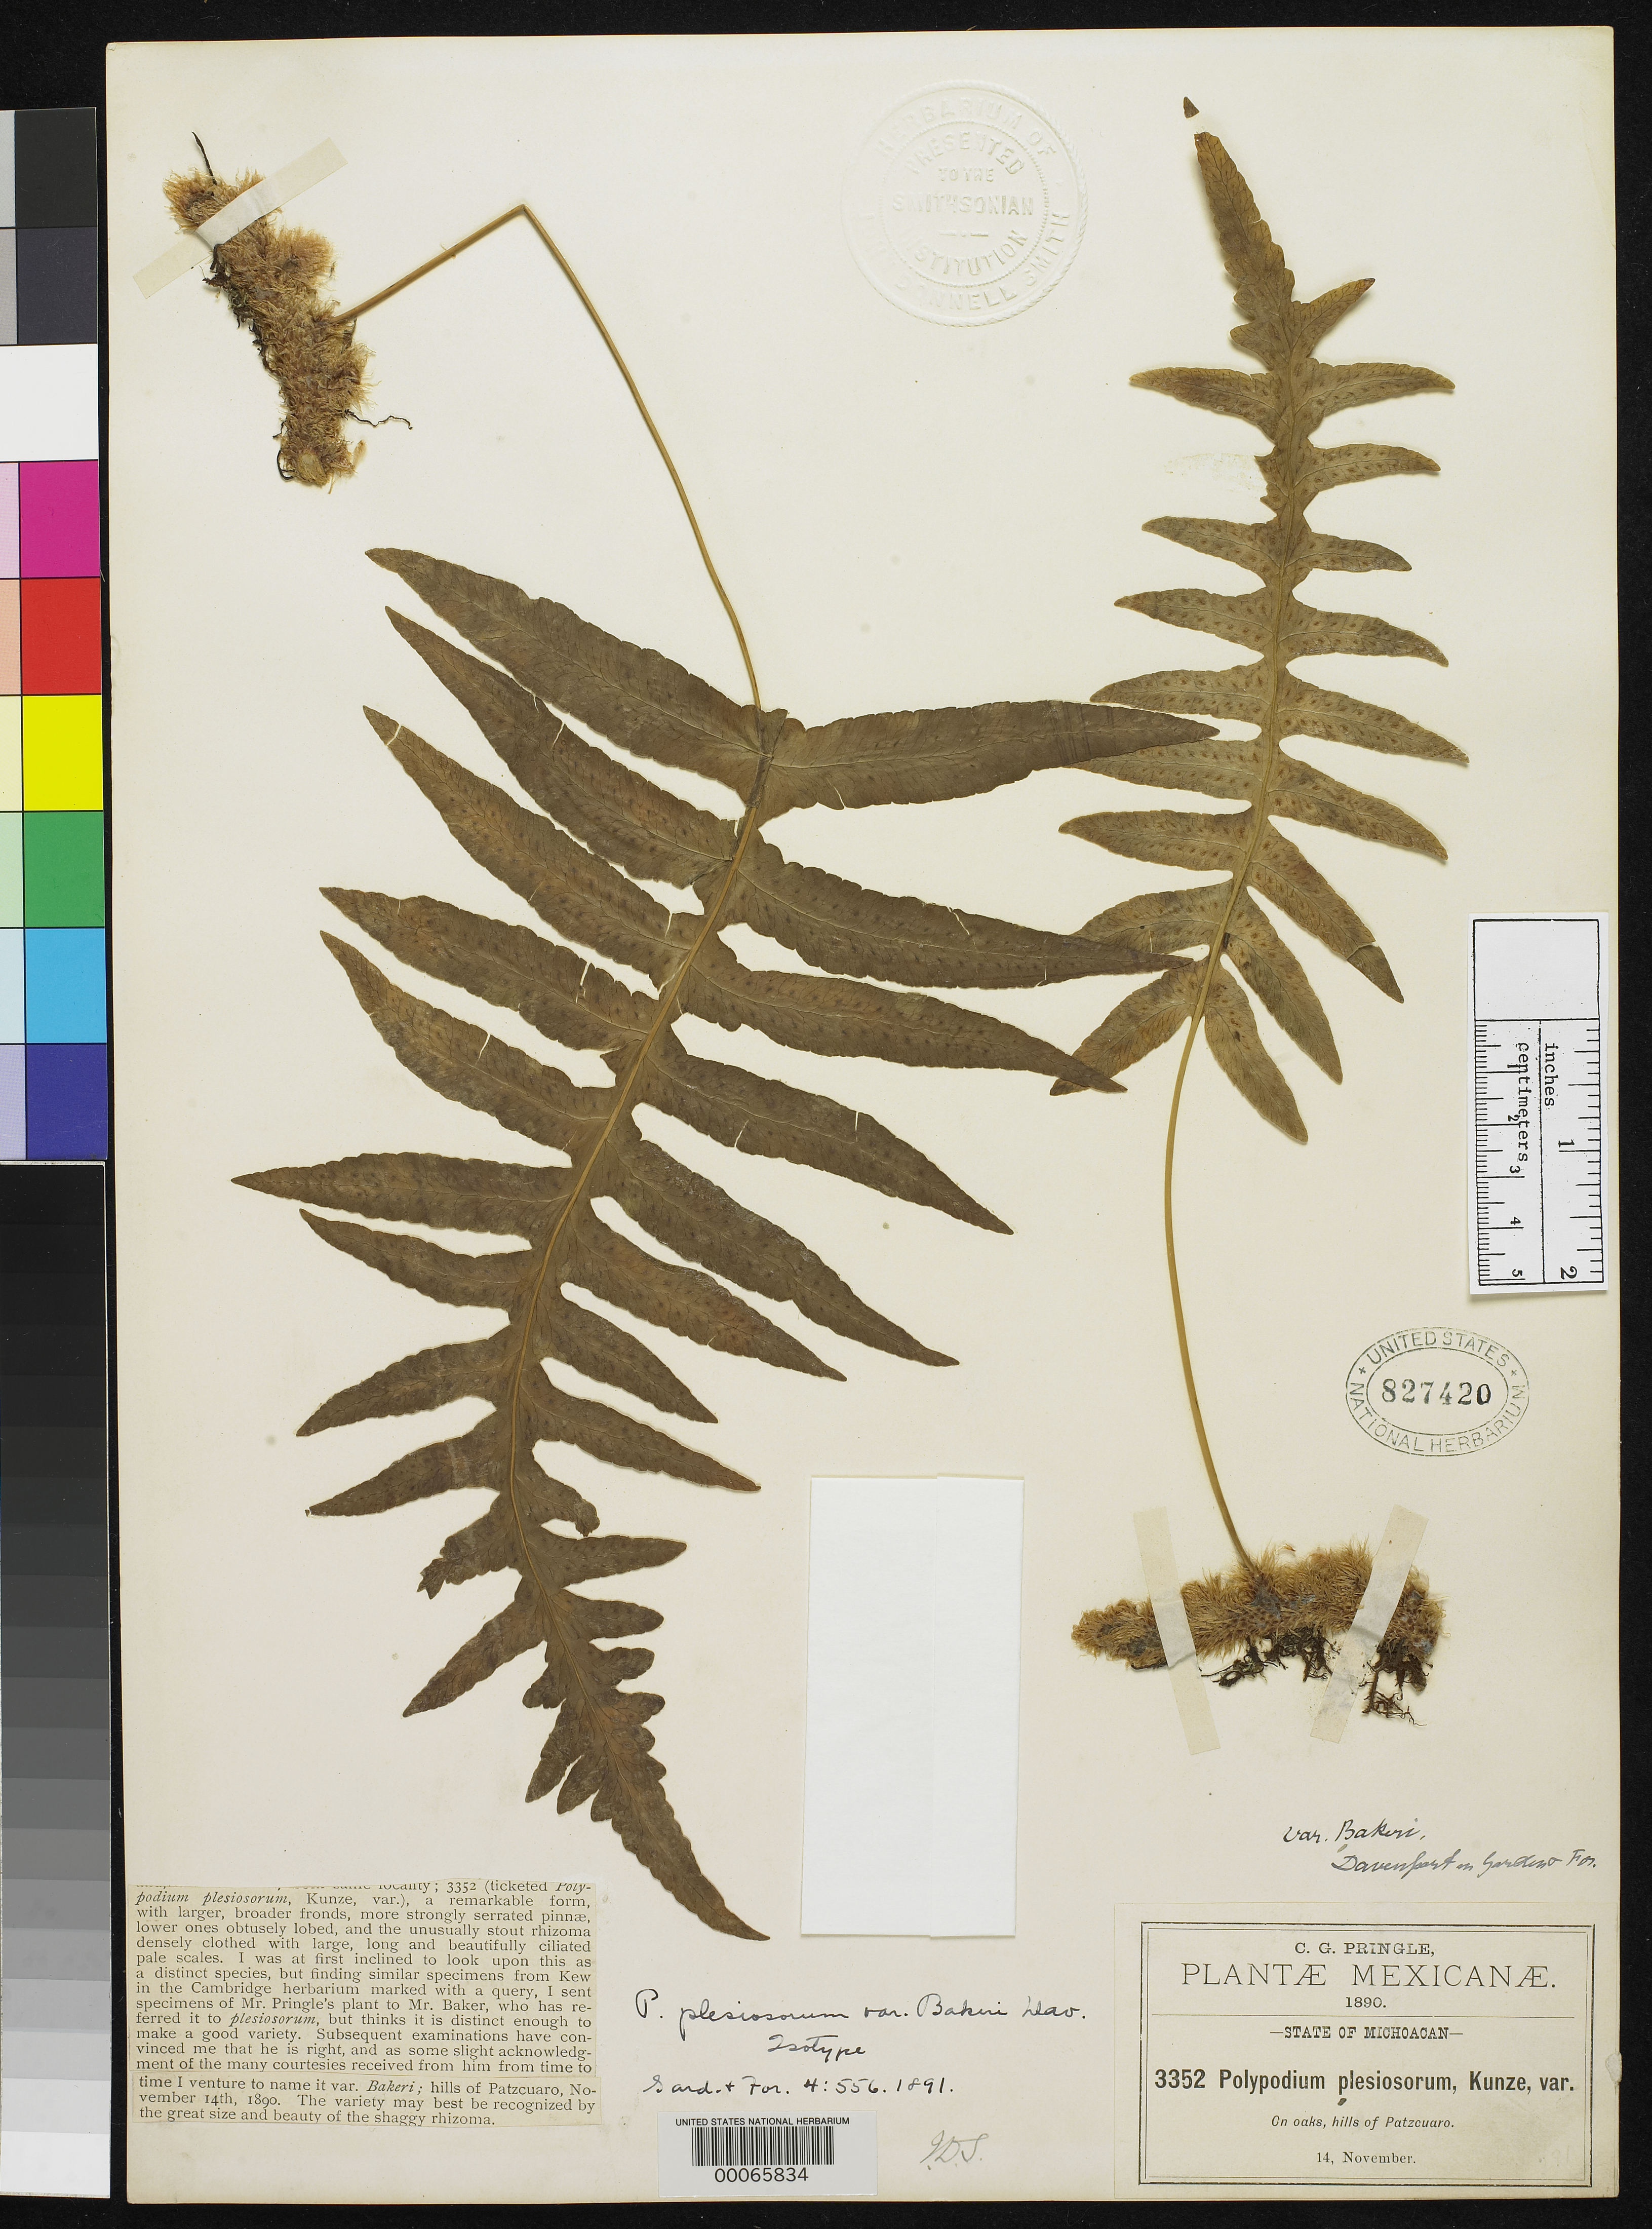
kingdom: Plantae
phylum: Tracheophyta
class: Polypodiopsida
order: Polypodiales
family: Polypodiaceae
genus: Polypodium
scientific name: Polypodium plesiosorum var. bakeri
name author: Davenp.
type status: Isotype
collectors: C. G. Pringle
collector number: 3352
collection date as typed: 14 Nov 1890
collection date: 1890-11-14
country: Mexico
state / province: Michoacán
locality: Hills of Patzcuaro.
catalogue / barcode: US 827420